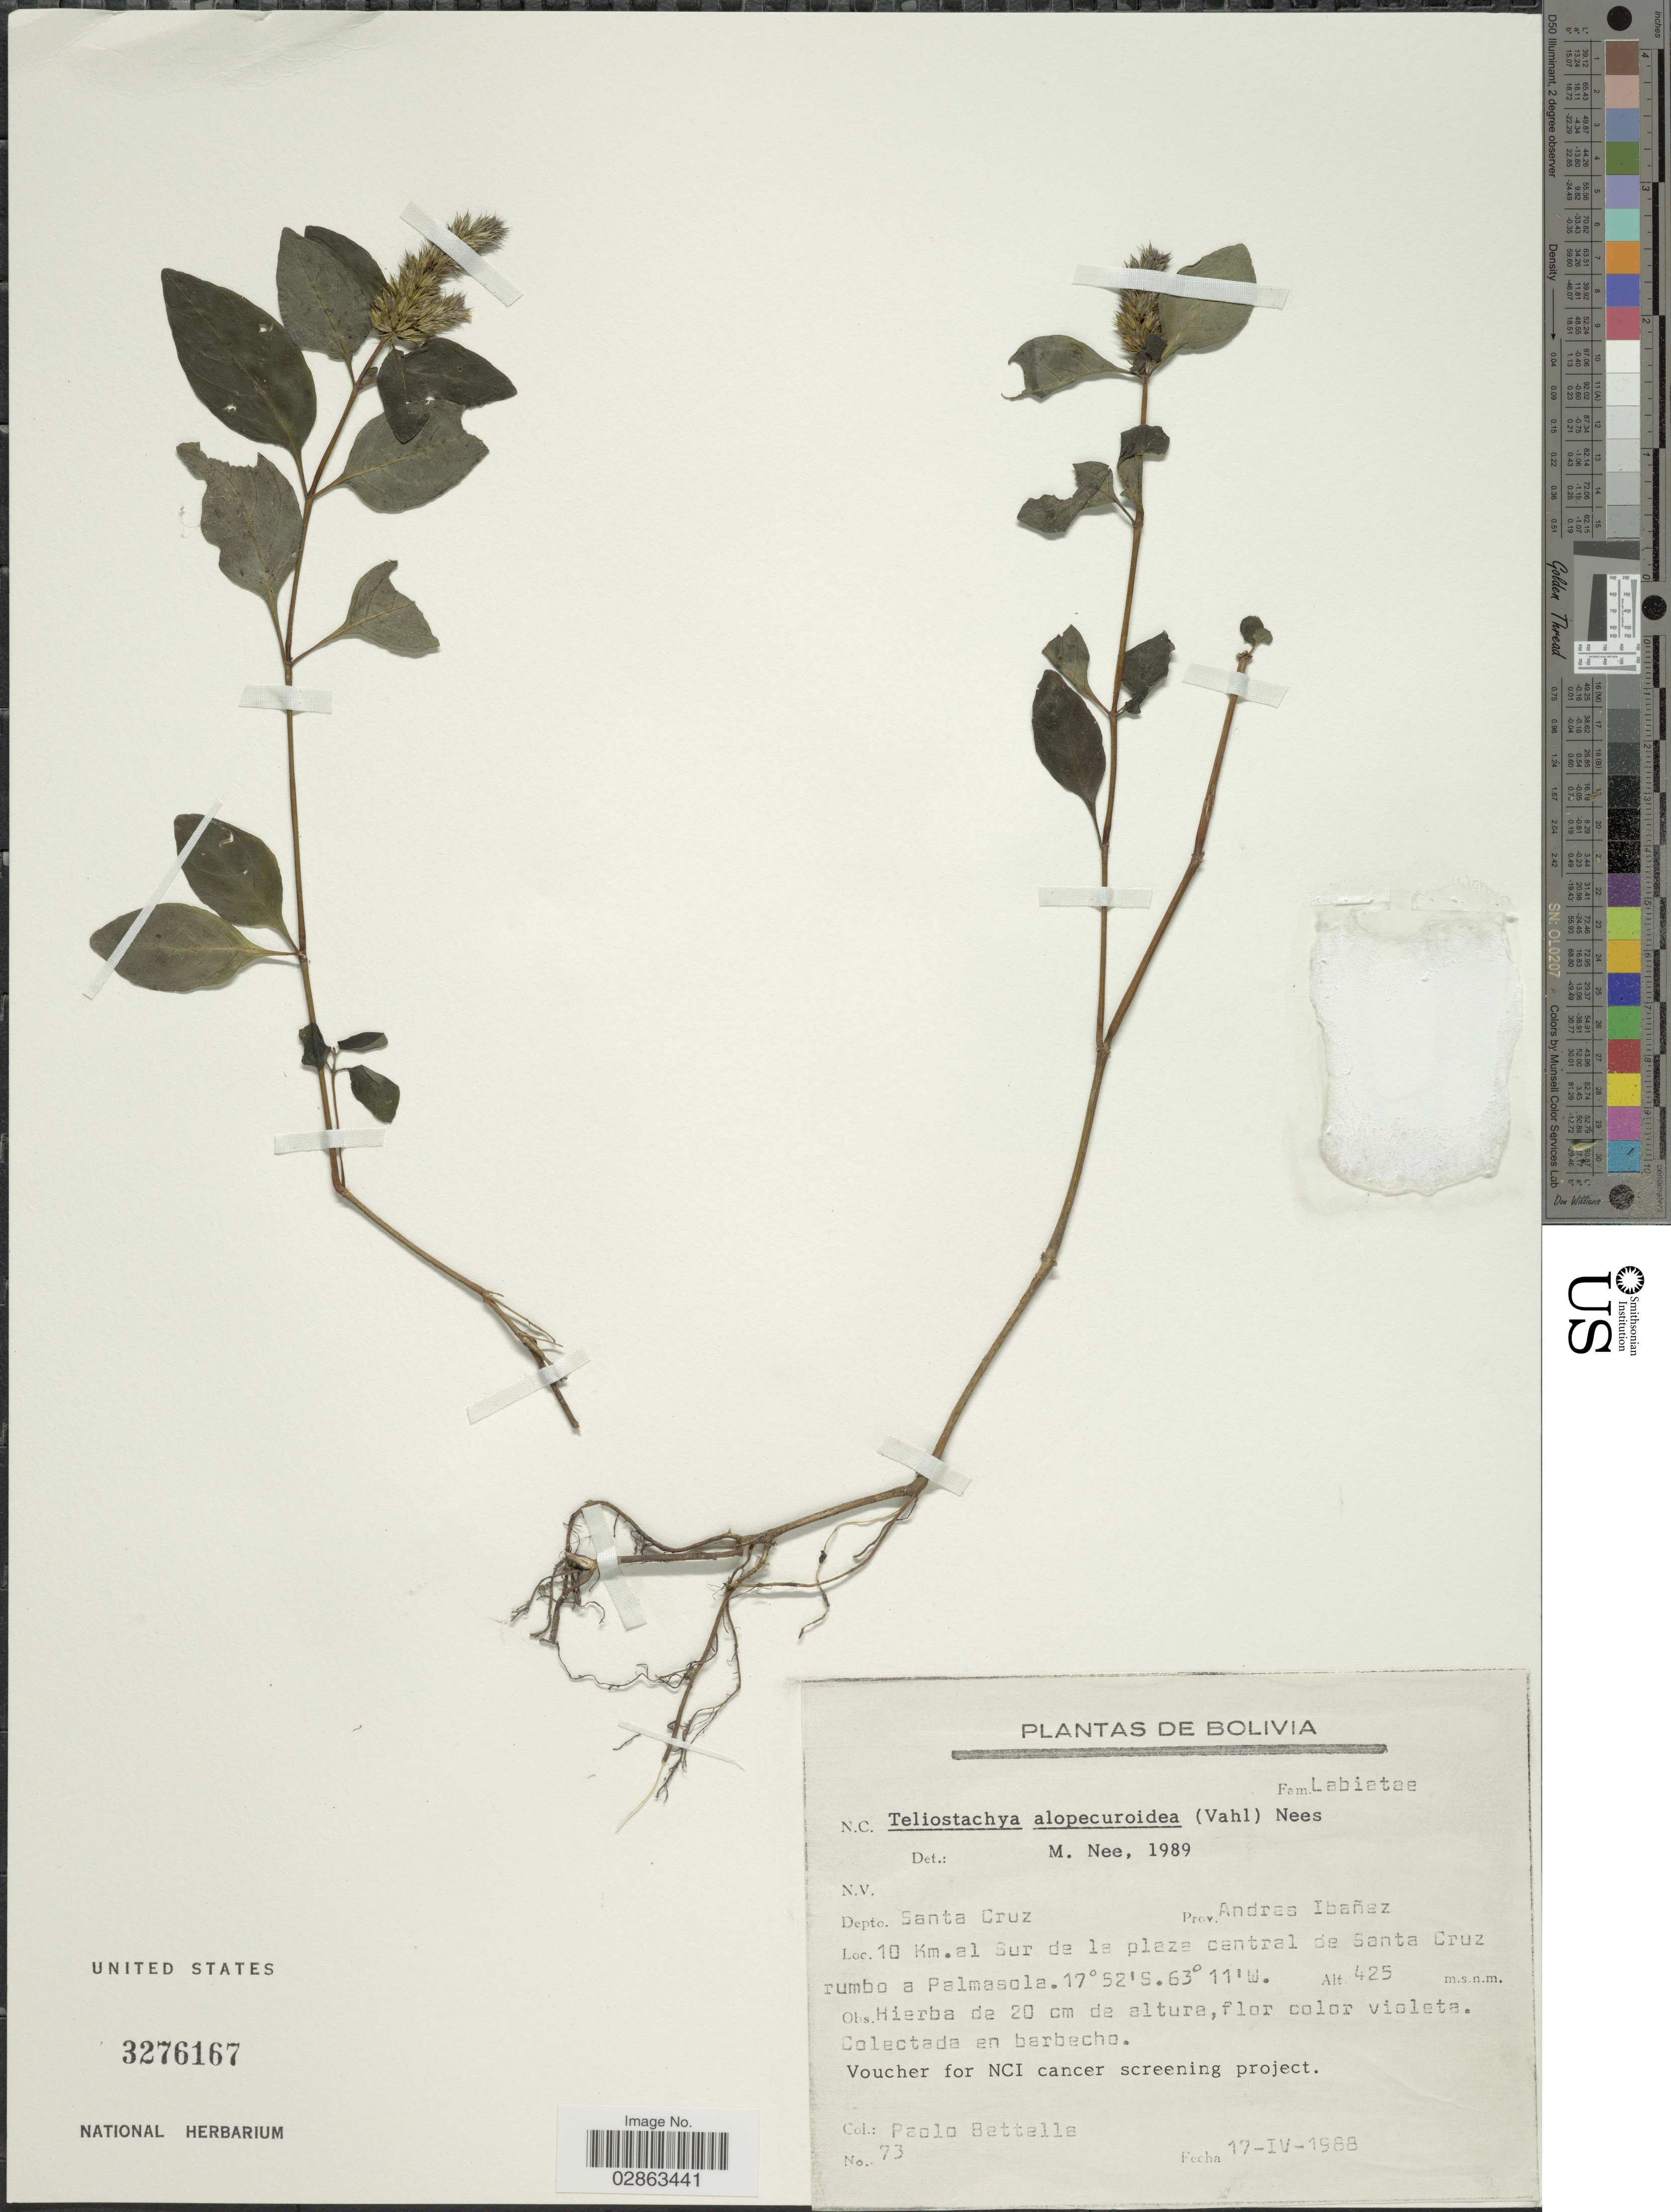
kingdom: Plantae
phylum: Tracheophyta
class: Magnoliopsida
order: Lamiales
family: Acanthaceae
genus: Teliostachya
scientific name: Teliostachya alopecuroidea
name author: (Vahl) Nees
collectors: P. Bettella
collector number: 73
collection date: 1988-04-17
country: Bolivia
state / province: Santa Cruz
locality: Prov. Andres Ibañez. 10 Km. al Sur de la plaza central de Santa Cruz, rumbo a Palmasola.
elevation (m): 425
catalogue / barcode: US 3276167